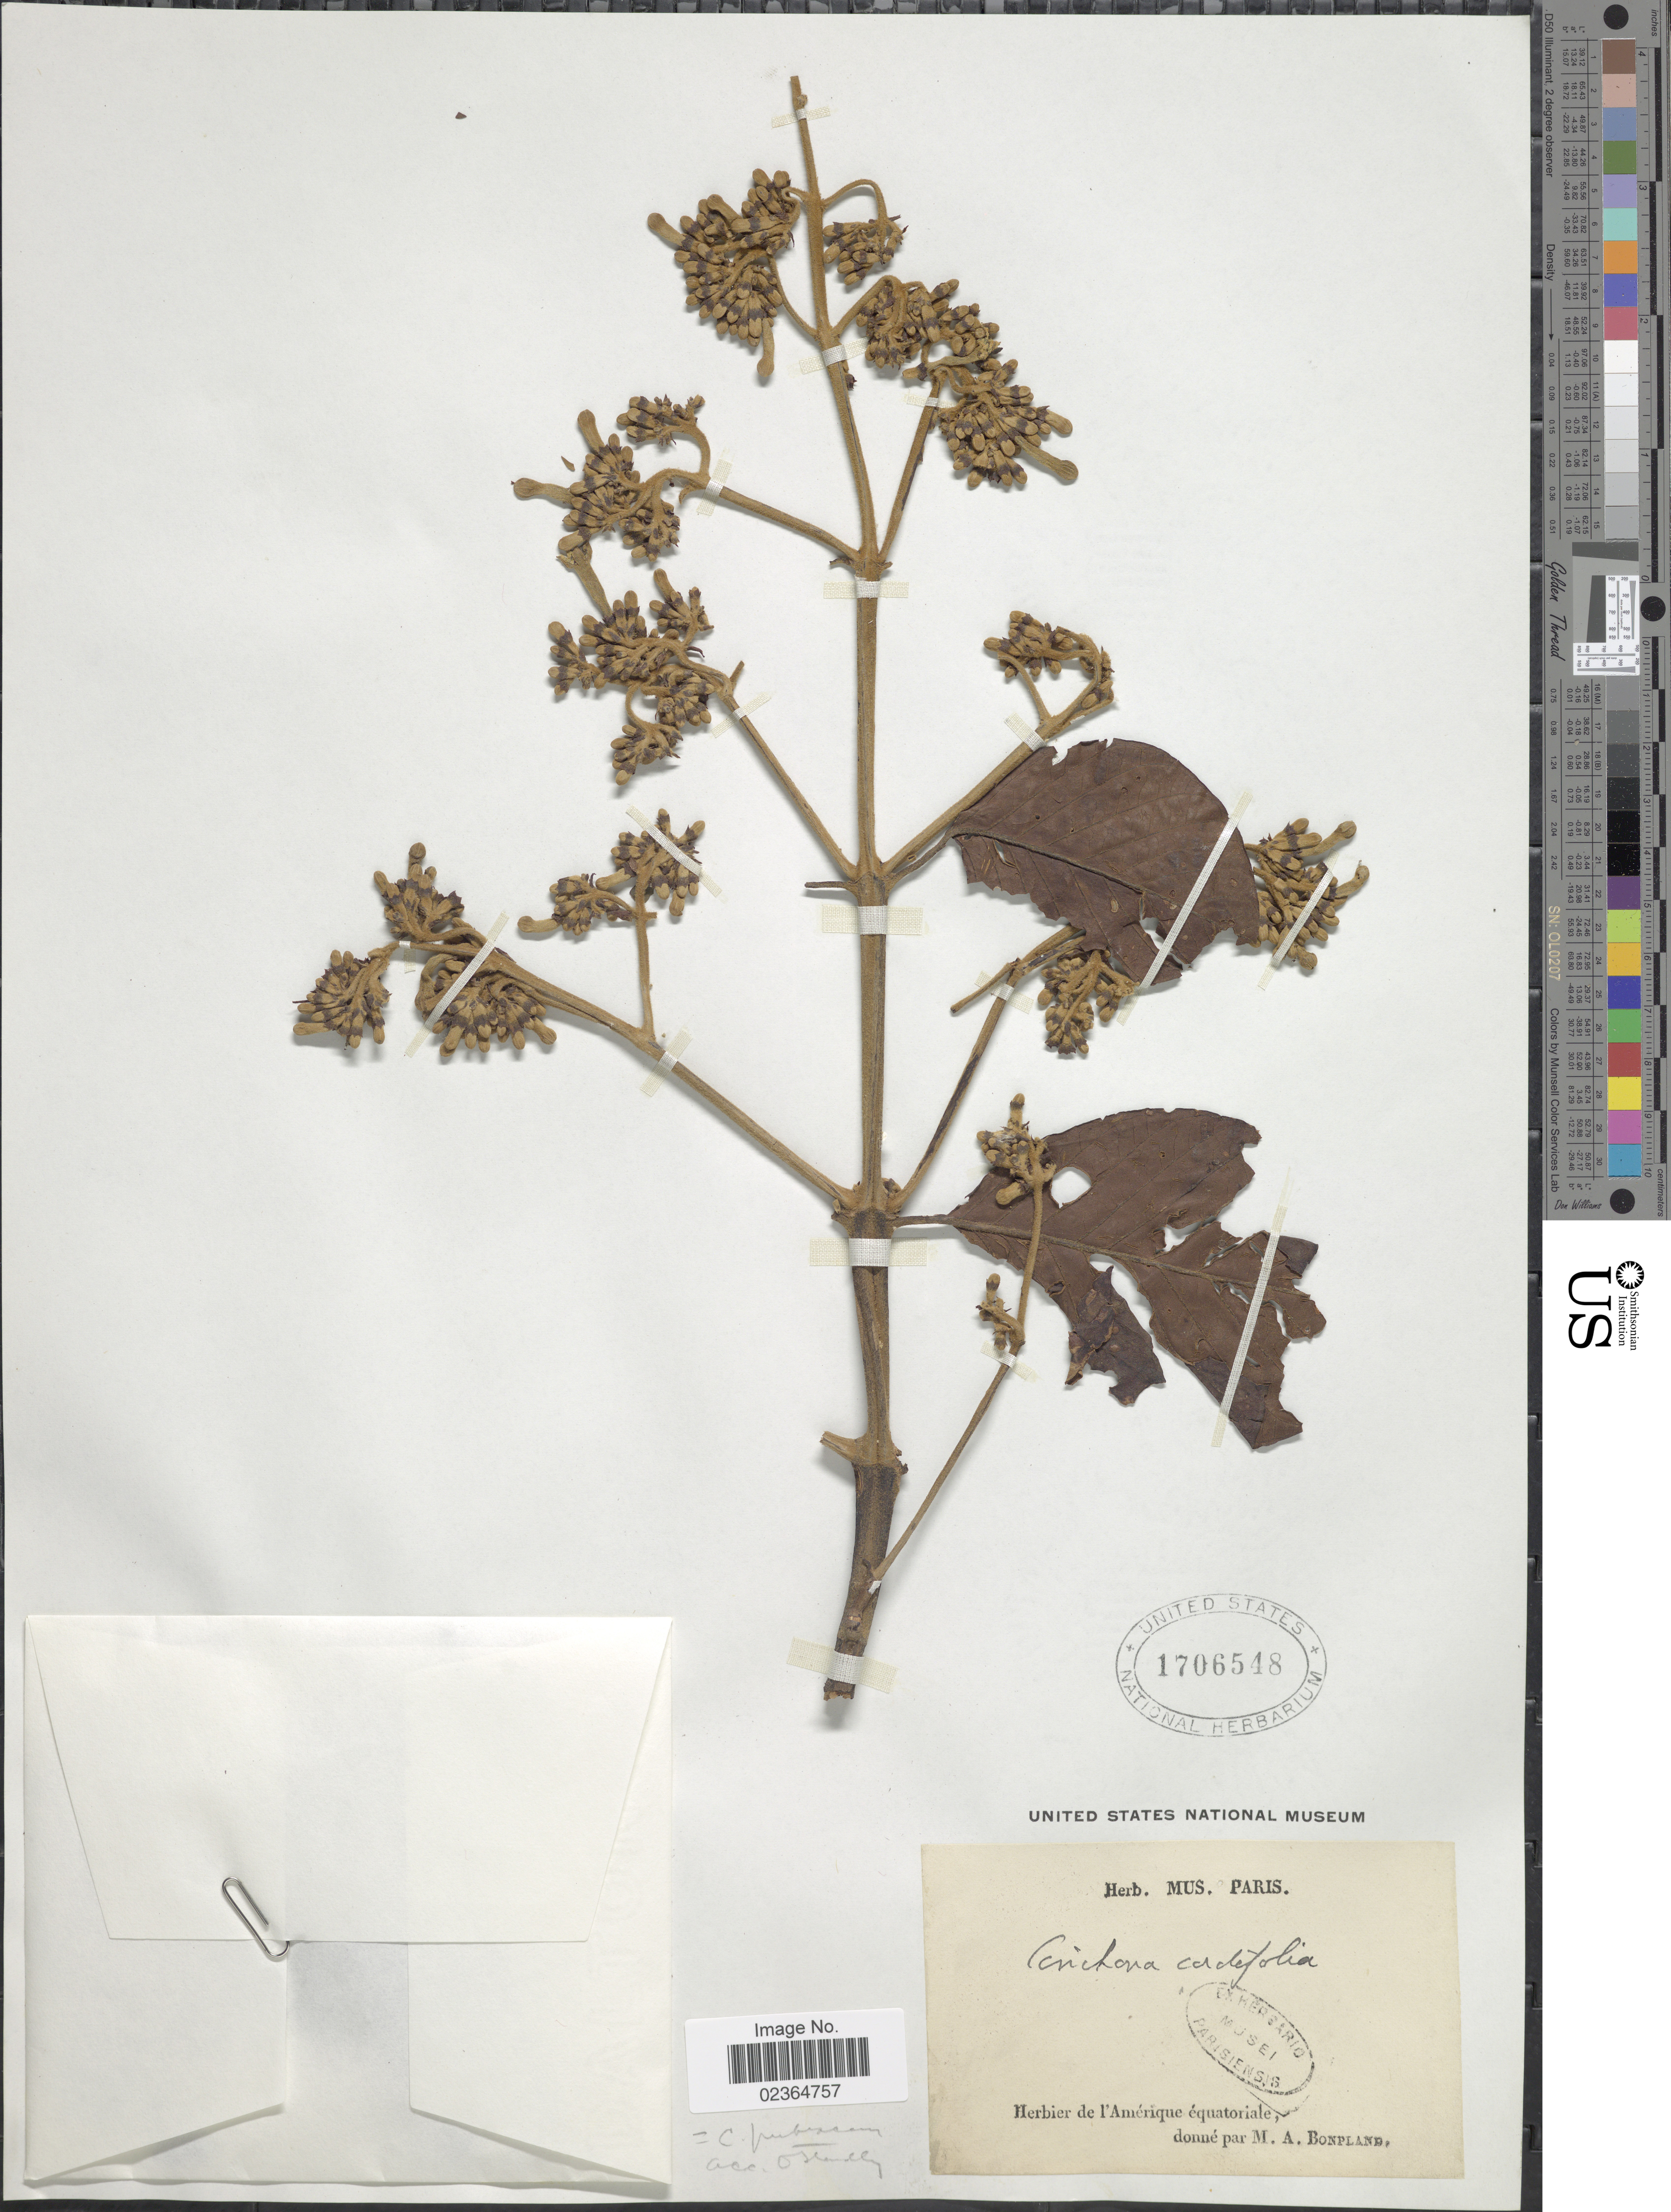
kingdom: Plantae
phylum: Tracheophyta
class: Magnoliopsida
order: Gentianales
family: Rubiaceae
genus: Cinchona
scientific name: Cinchona pubescens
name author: Vahl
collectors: M. Bonpland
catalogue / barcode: US 1706548